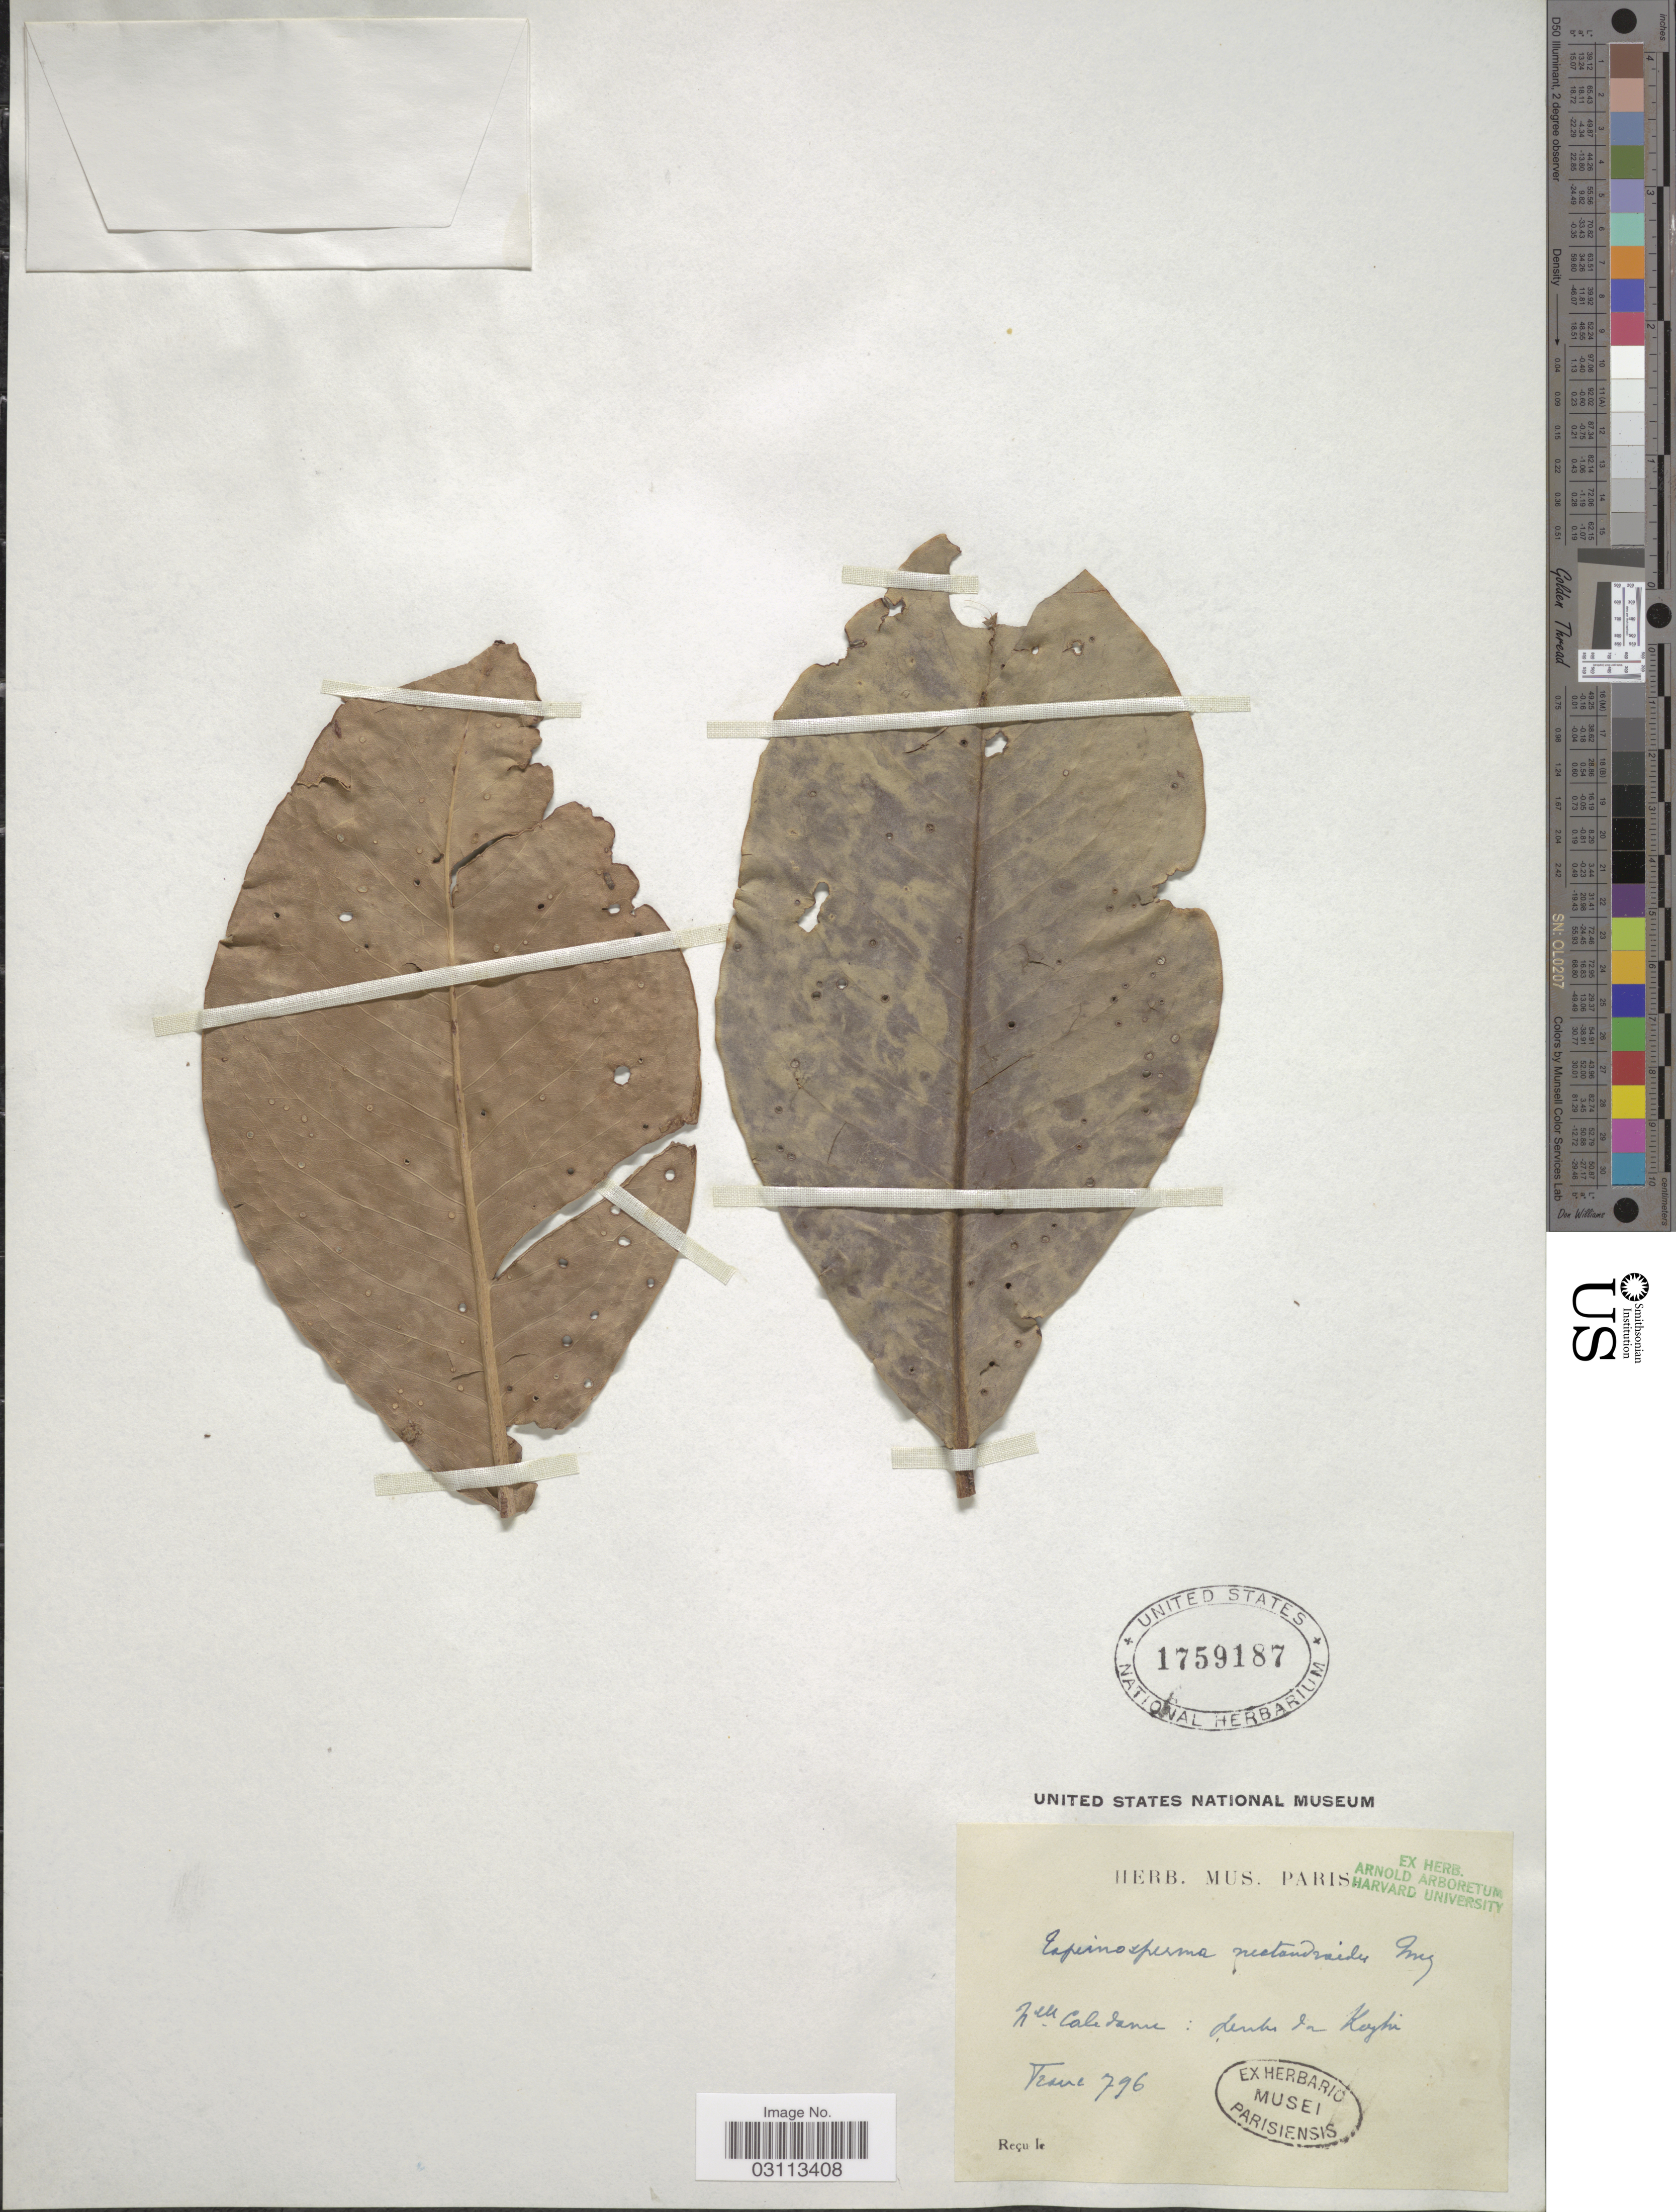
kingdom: Plantae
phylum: Tracheophyta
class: Magnoliopsida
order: Ericales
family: Primulaceae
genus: Tapeinosperma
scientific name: Tapeinosperma nectandroides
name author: Mez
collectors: Franc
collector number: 796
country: New Caledonia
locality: New Caledonia: dentro [interpreted] da Koghi.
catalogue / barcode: US 1759187